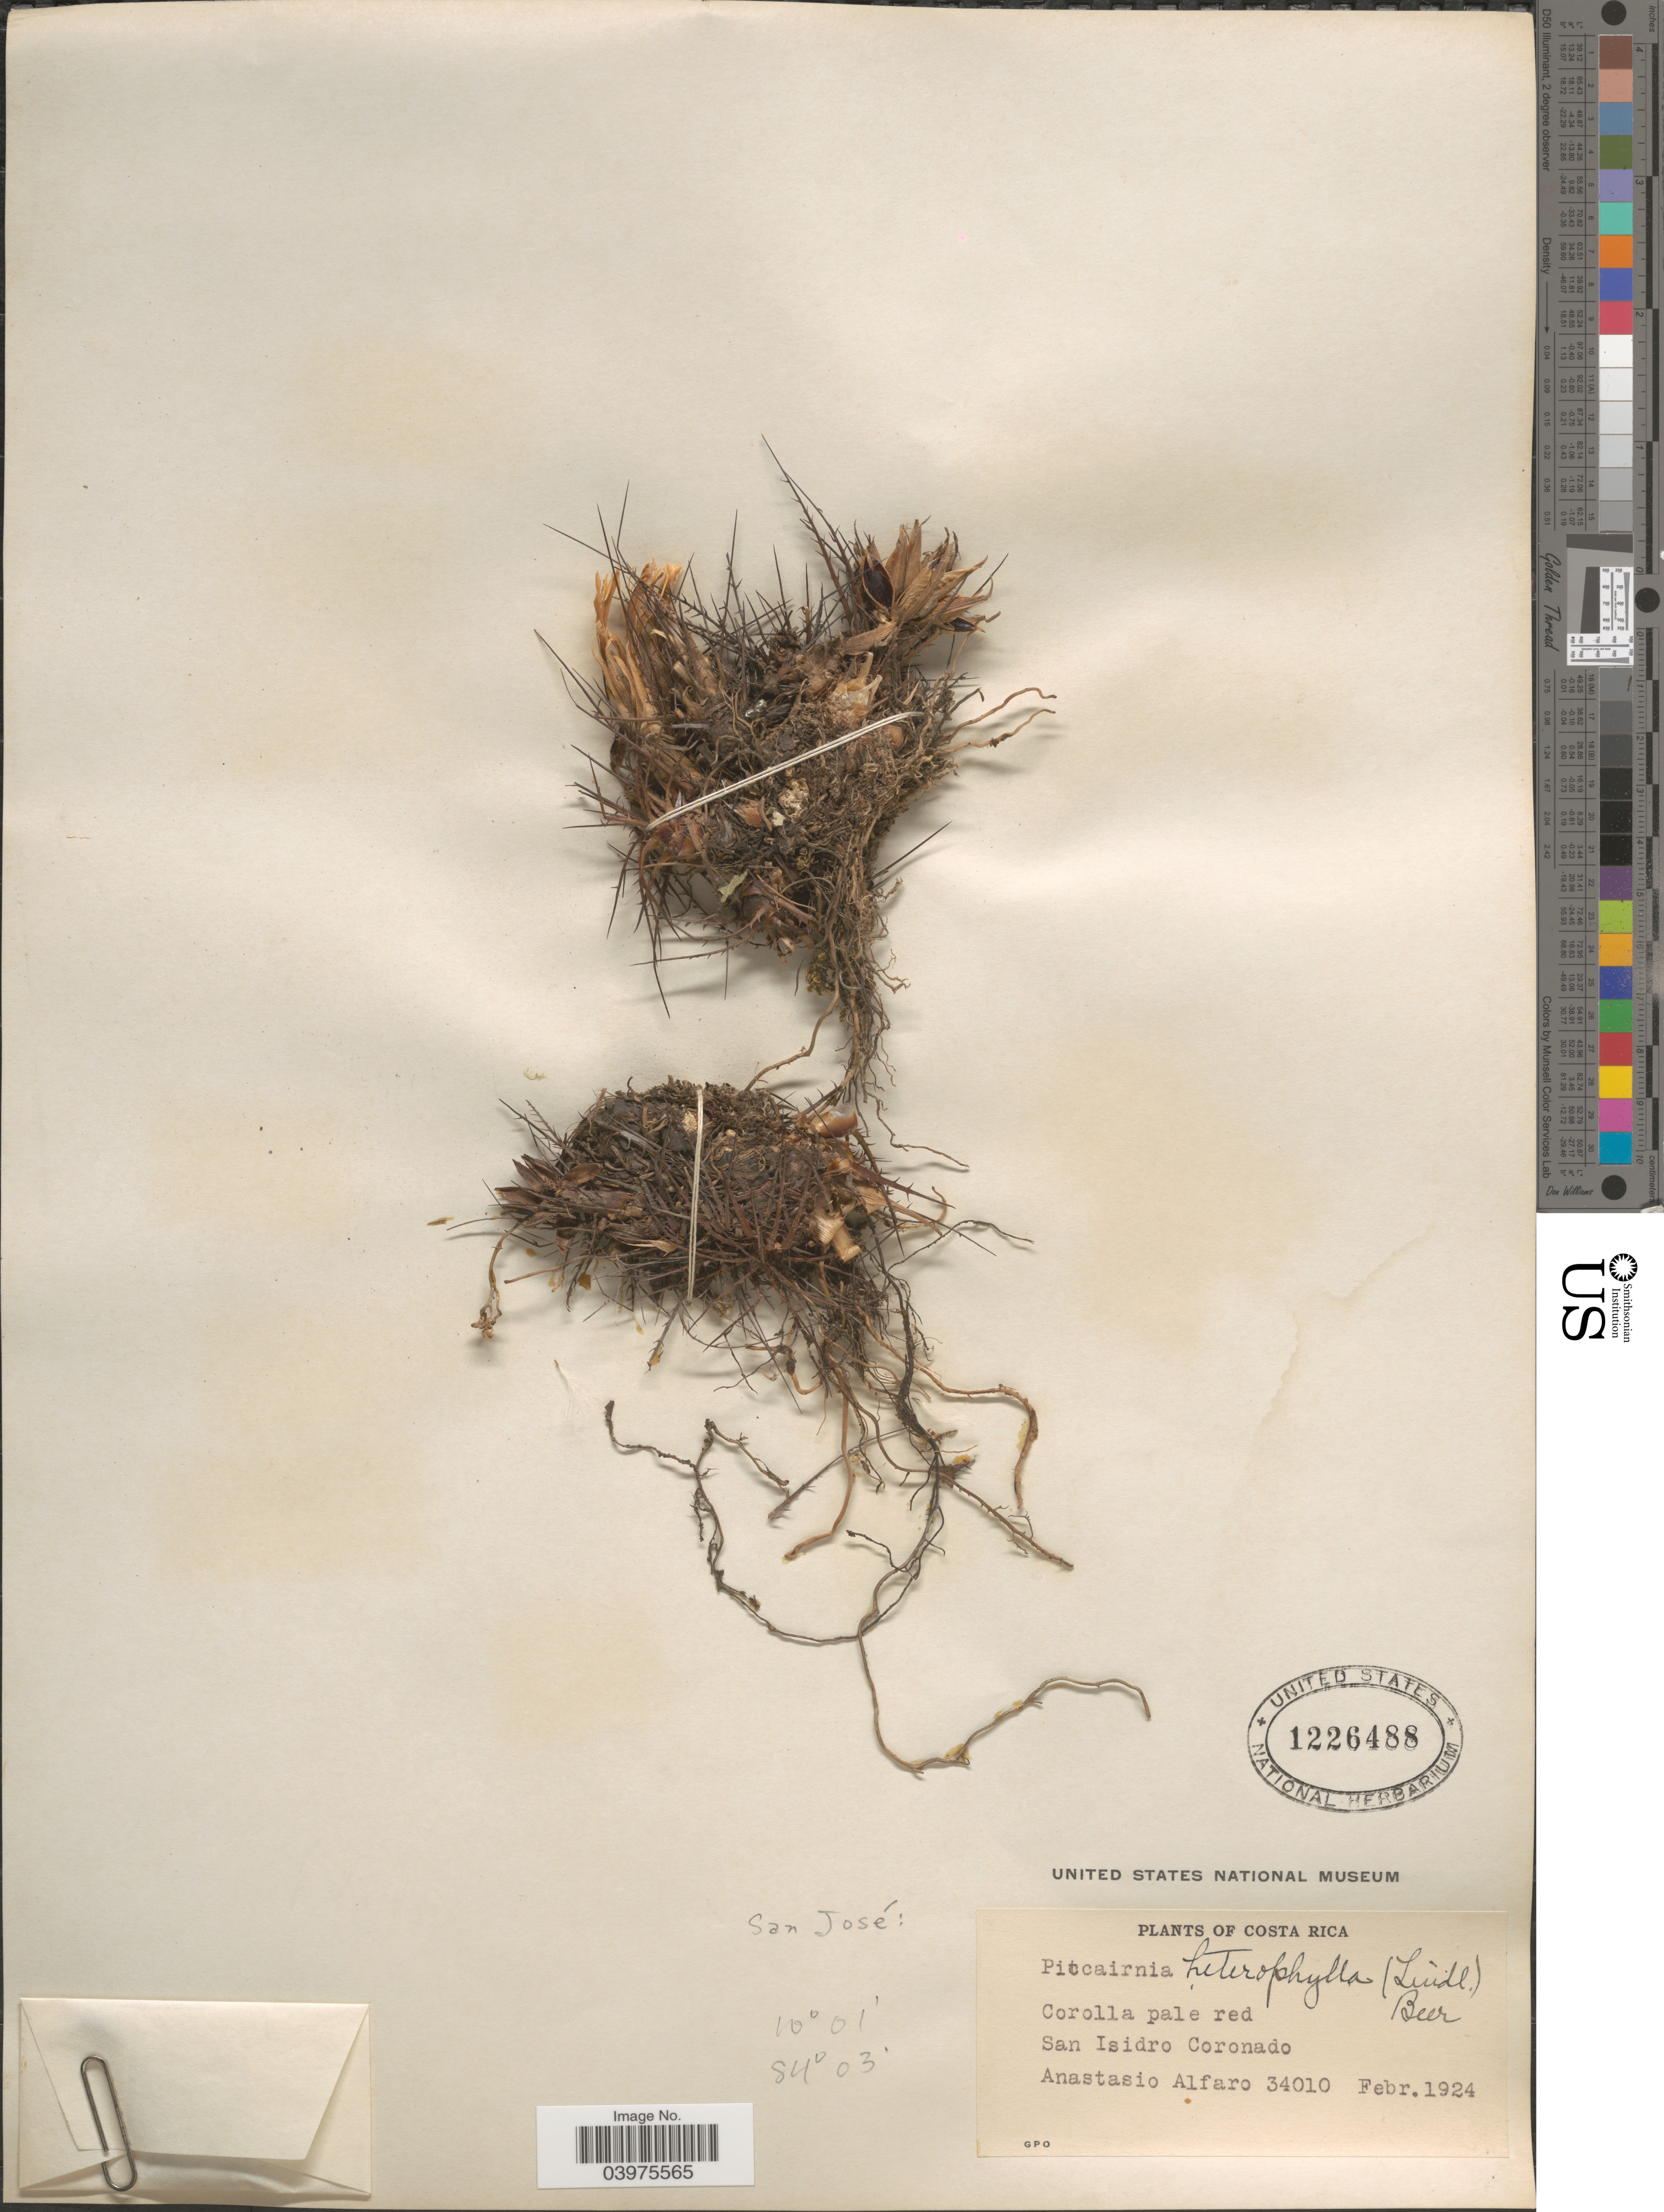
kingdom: Plantae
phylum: Tracheophyta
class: Liliopsida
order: Poales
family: Bromeliaceae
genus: Pitcairnia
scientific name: Pitcairnia heterophylla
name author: (Lindl.) Beer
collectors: A. Alfaro Gonzalez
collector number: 34010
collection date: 1924-02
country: Costa Rica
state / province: San José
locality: San Isidro Coronado.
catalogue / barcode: US 1226488